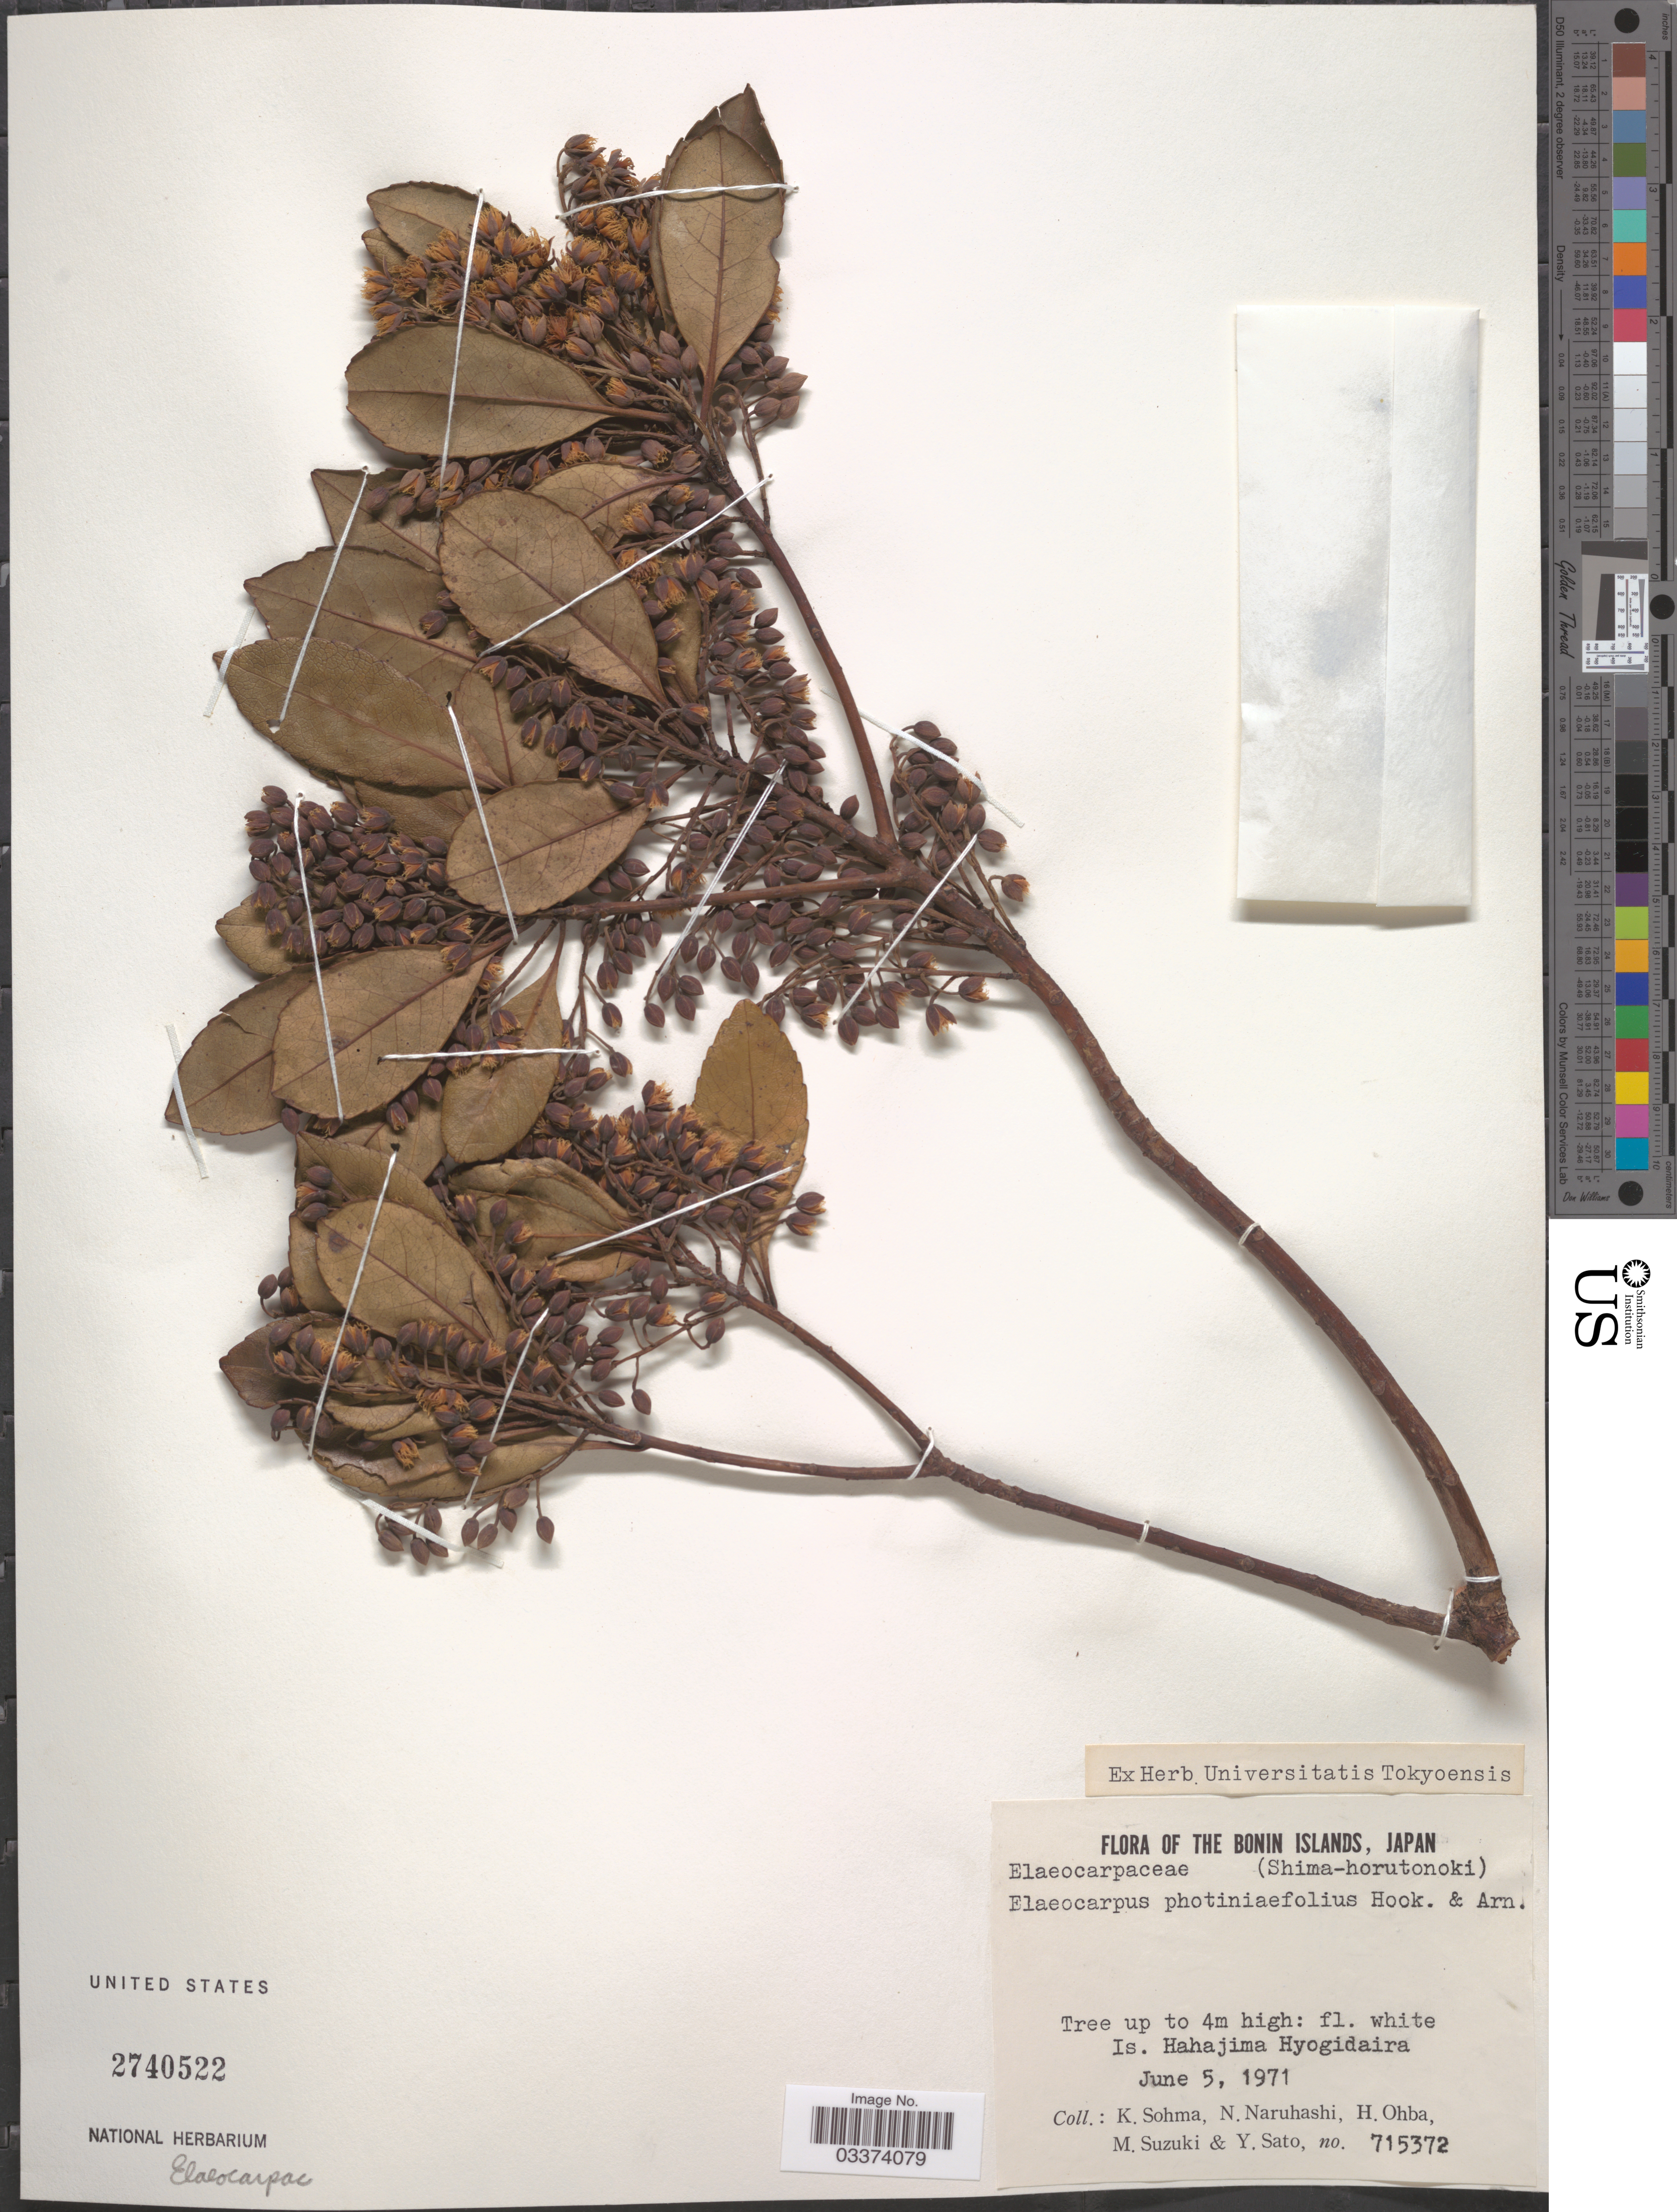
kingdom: Plantae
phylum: Tracheophyta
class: Magnoliopsida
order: Oxalidales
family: Elaeocarpaceae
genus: Elaeocarpus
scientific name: Elaeocarpus decipiens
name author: F.B. Forbes & Hemsl.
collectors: K. Sohma, N. Naruhashi, H. Ohba, M. Suzuki & Y. Sato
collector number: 715372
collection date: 1971-06-05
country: Japan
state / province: Tokyo, Federal City of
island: Bonin Islands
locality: The Bonin Islands (Shima-horutonoki). Is. Hahajima Hyogidaira.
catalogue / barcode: US 2740522